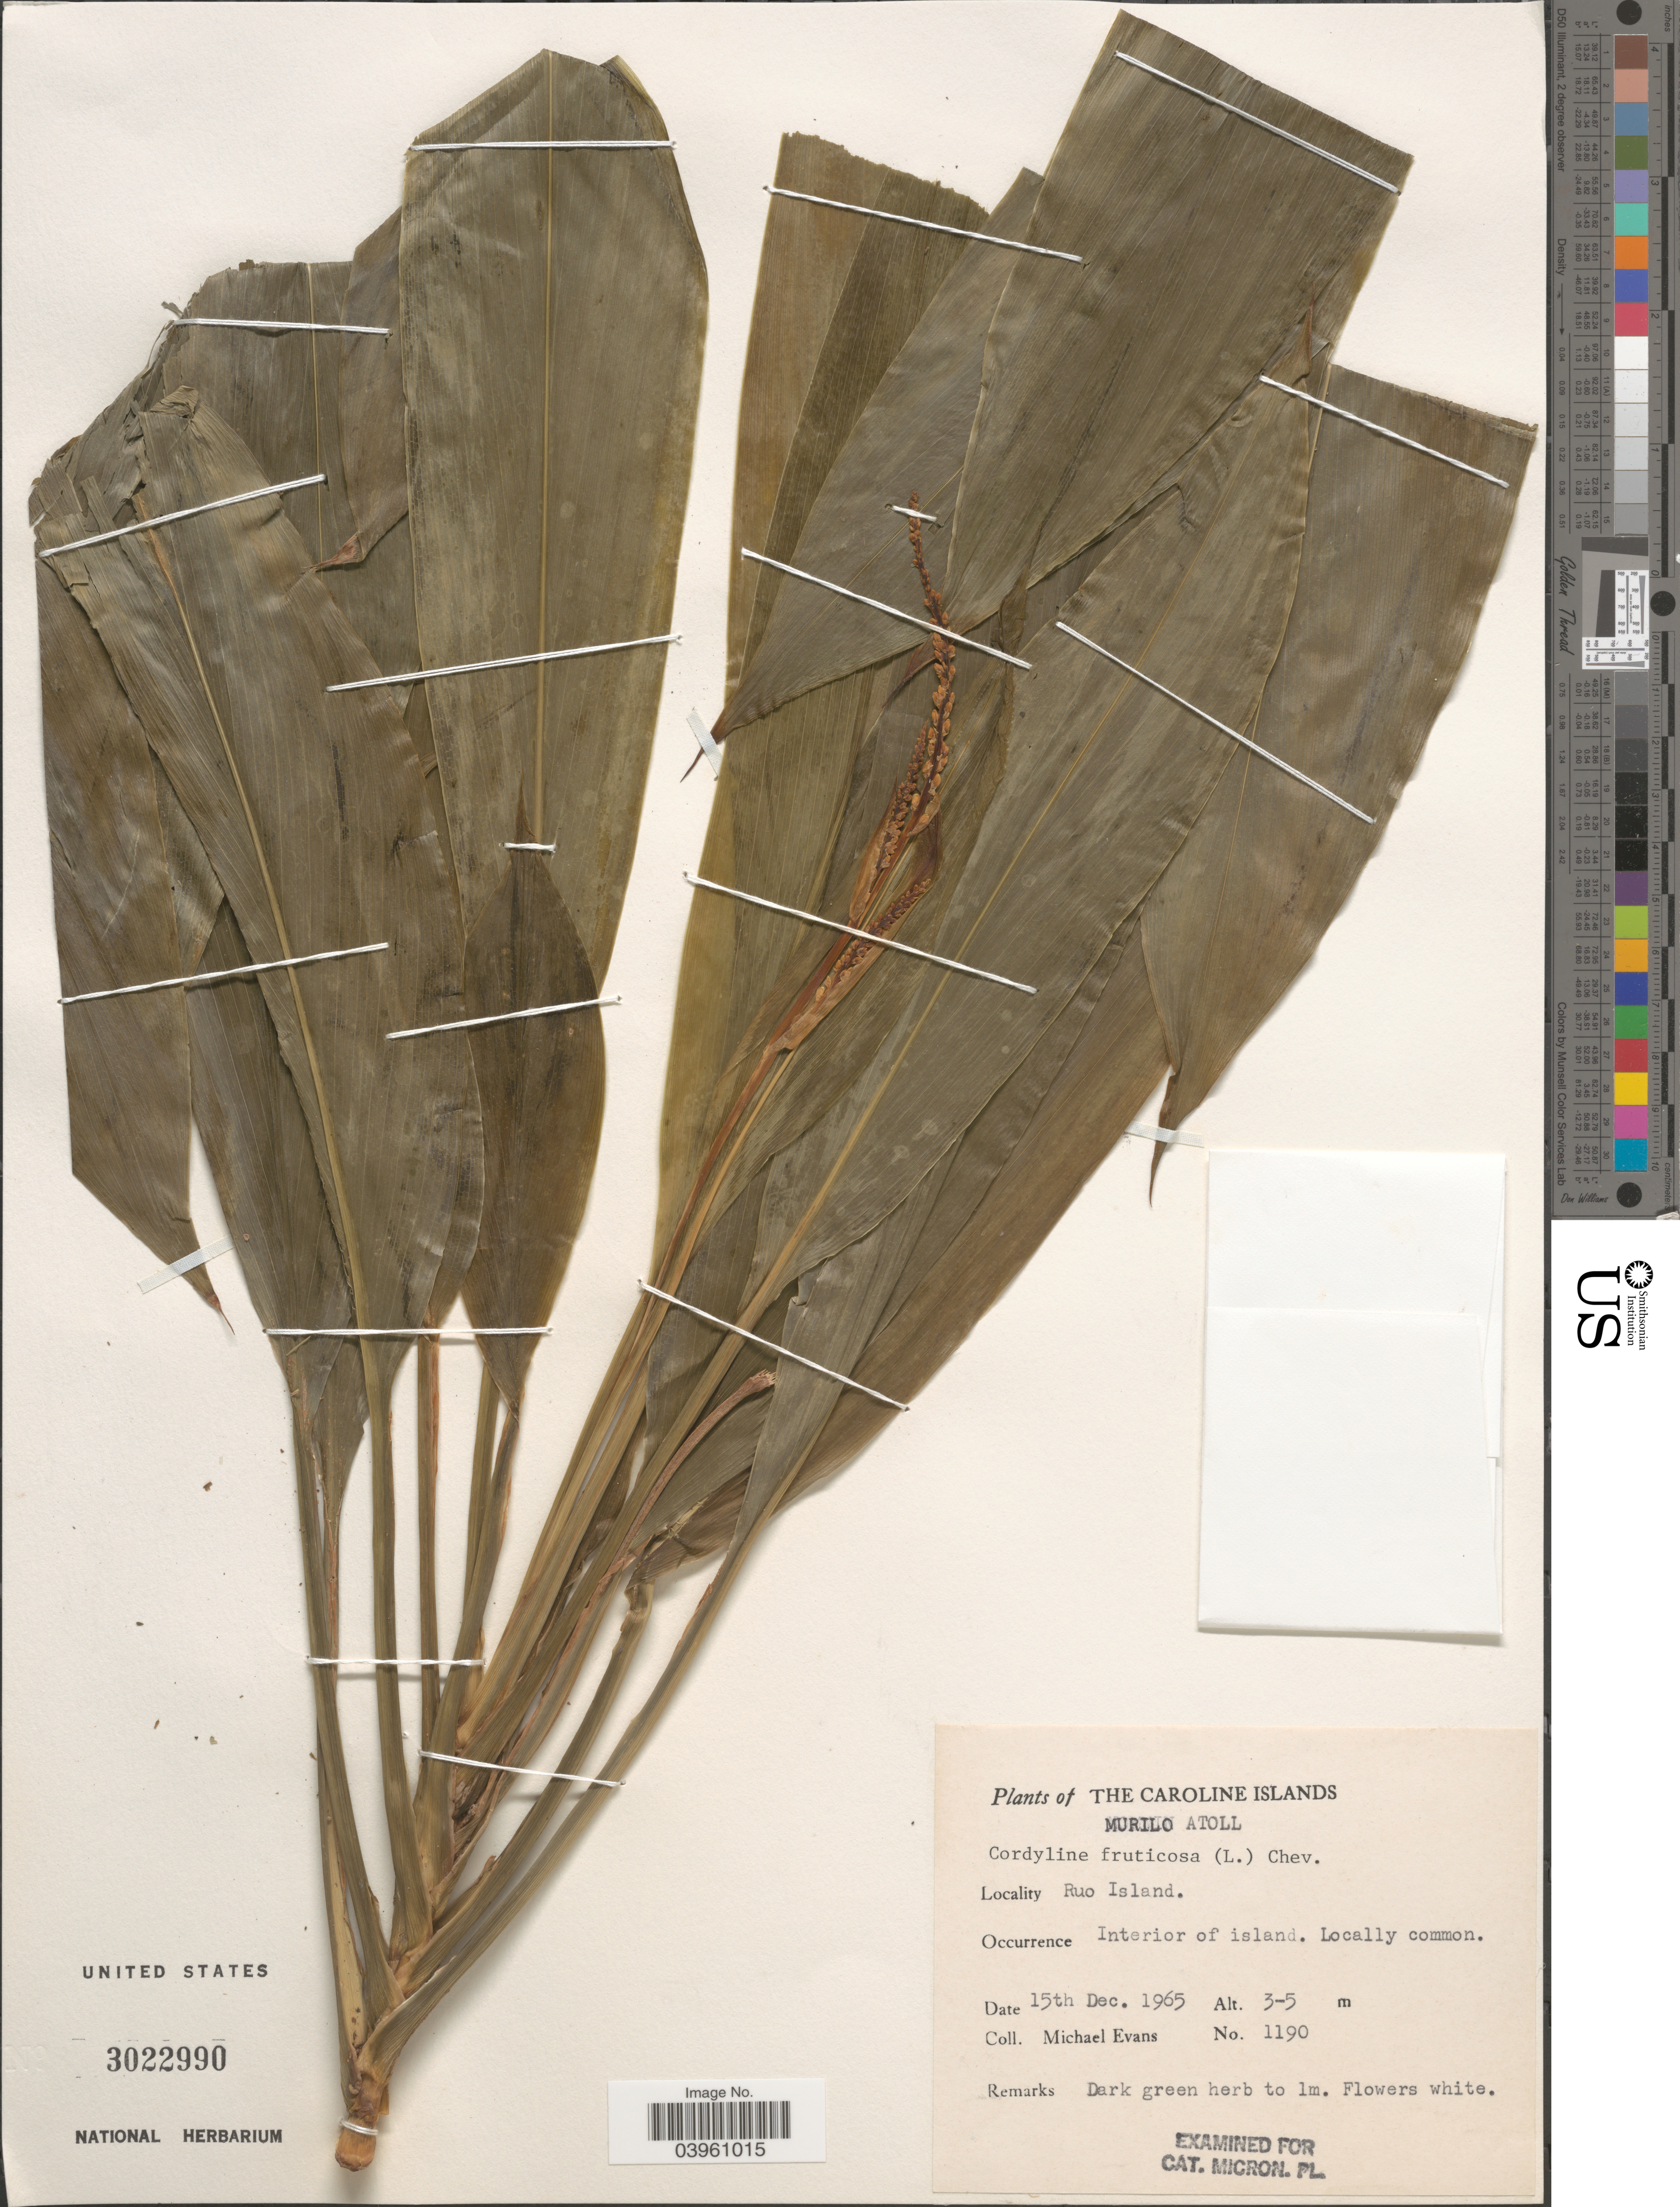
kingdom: Plantae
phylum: Tracheophyta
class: Liliopsida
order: Asparagales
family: Asparagaceae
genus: Cordyline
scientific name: Cordyline fruticosa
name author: (L.) A. Chev.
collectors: M. Evans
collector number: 1190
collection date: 1965-12-15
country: Micronesia, Federated States of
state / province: Truk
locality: The Caroline Islands. Murilo Atoll. Ruo Island.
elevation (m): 3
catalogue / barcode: US 3022990